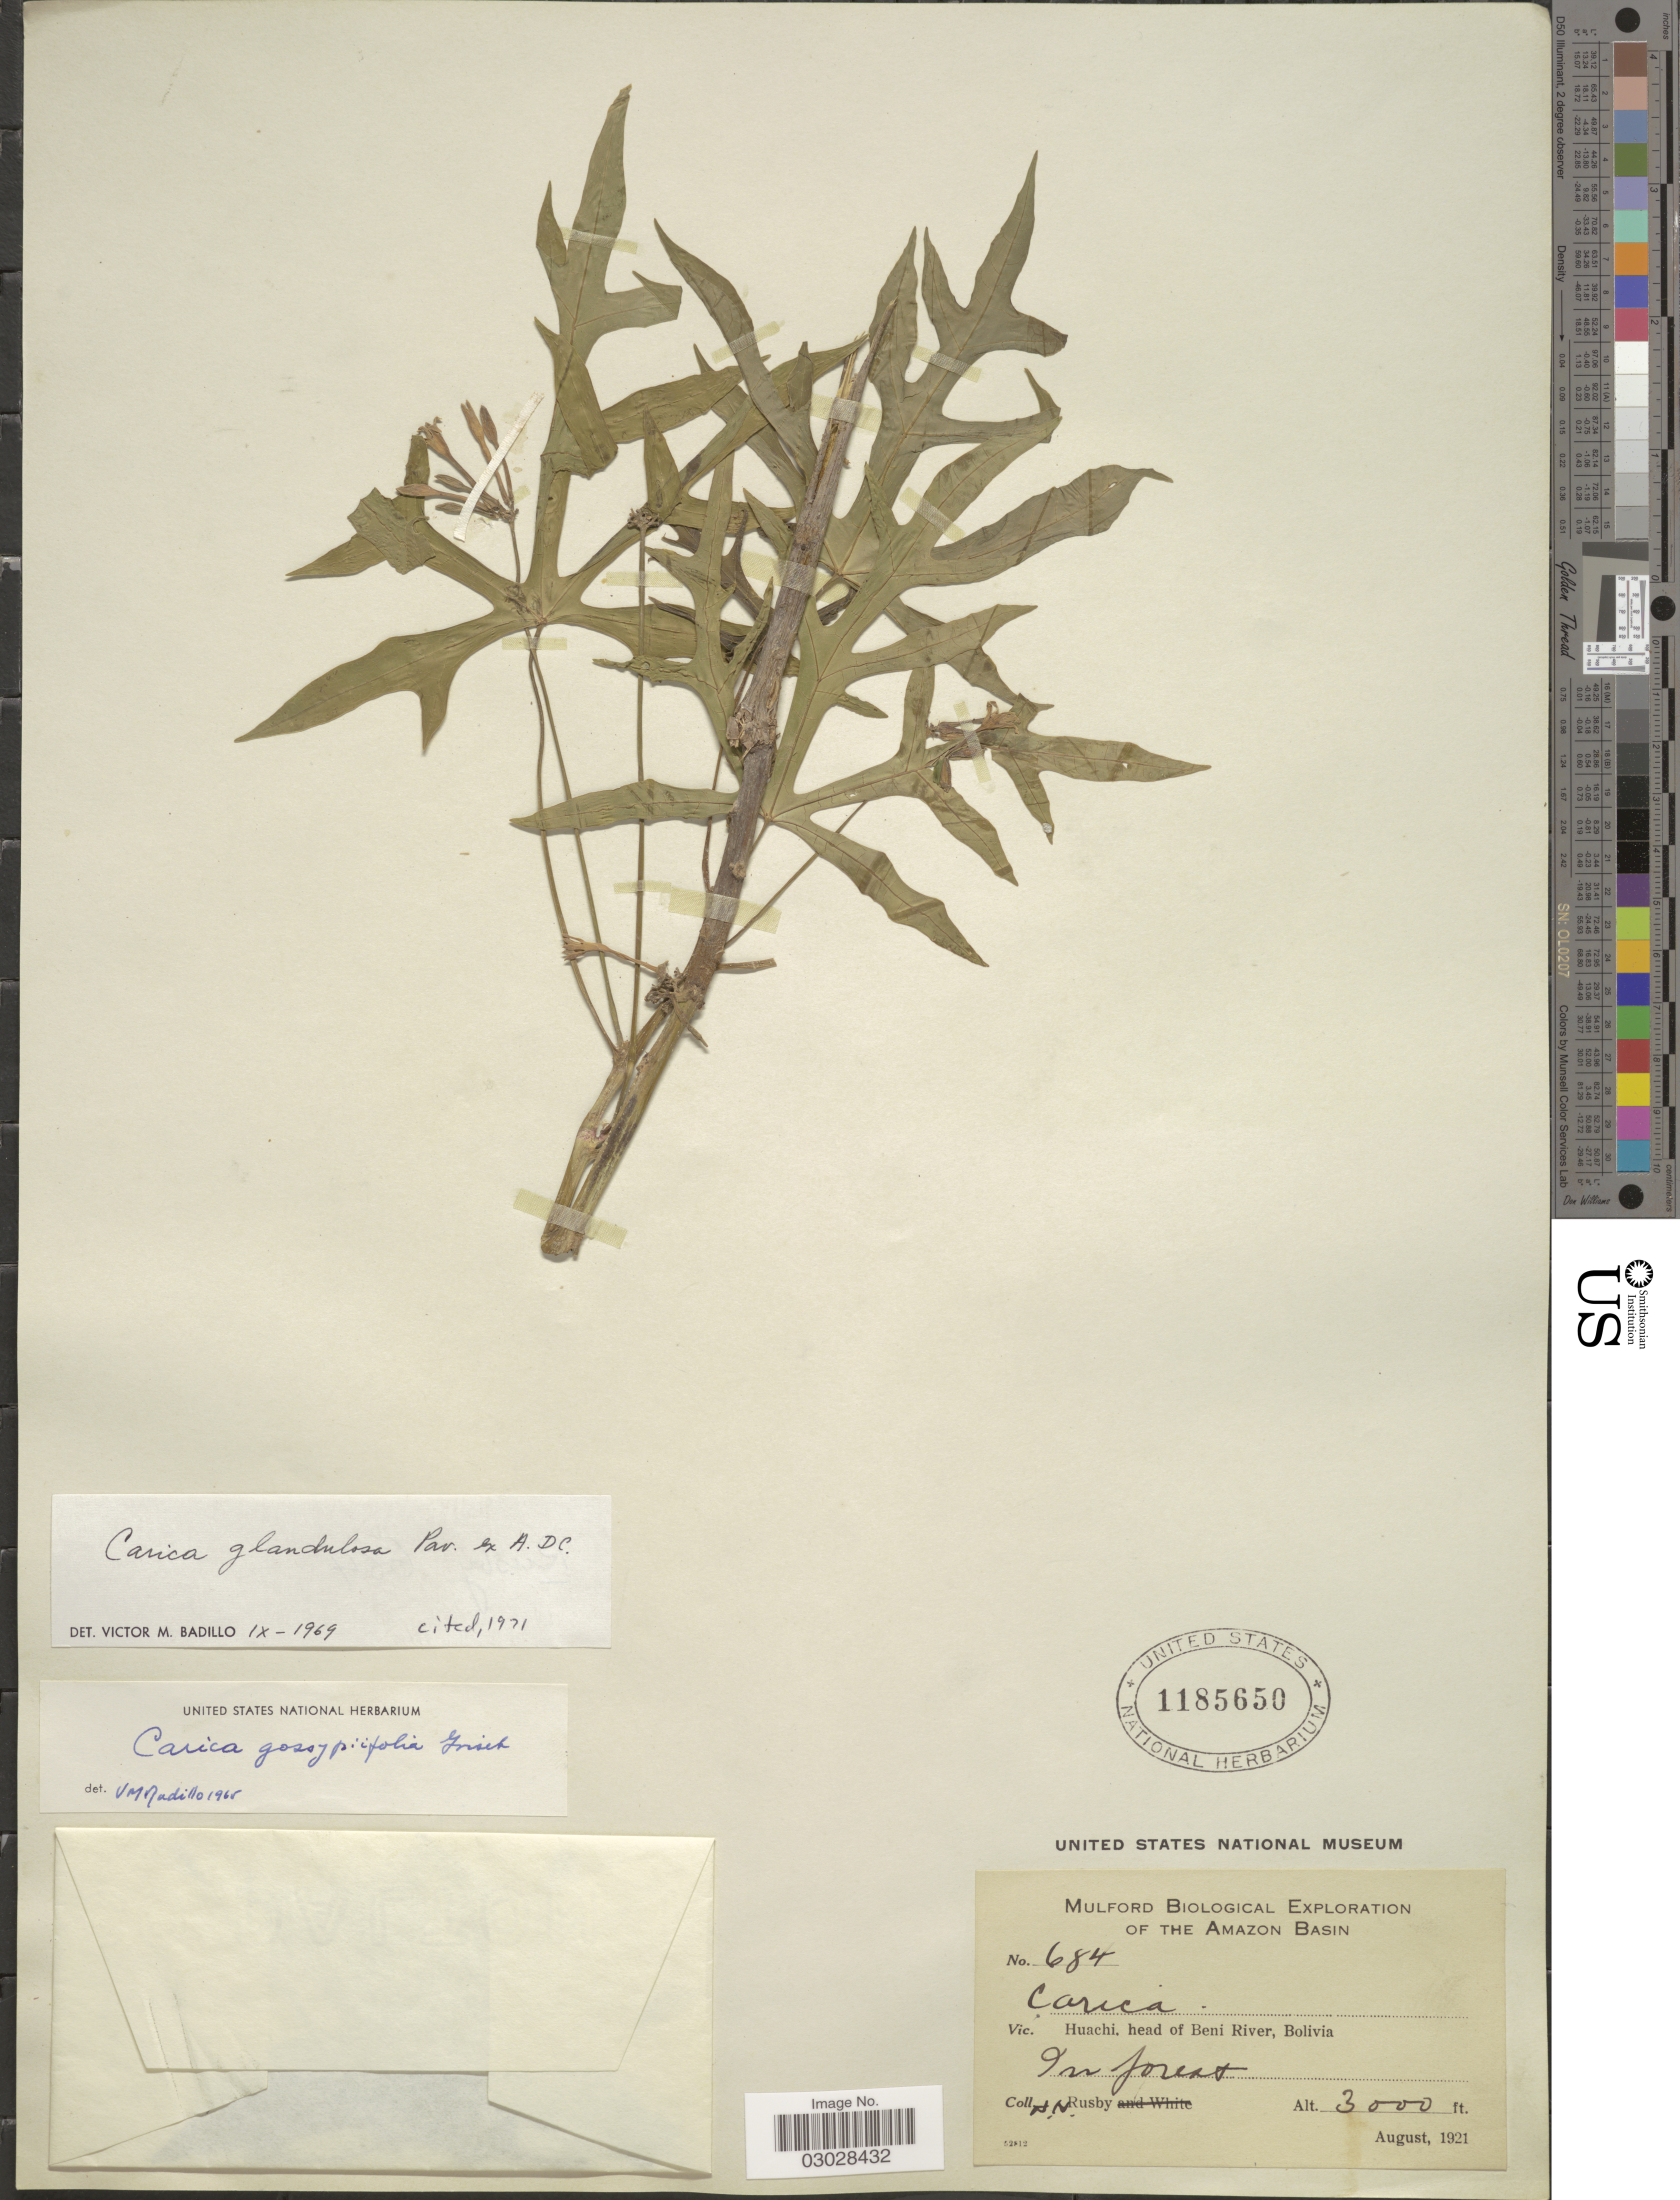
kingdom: Plantae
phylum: Tracheophyta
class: Magnoliopsida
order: Brassicales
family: Caricaceae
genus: Vasconcellea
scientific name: Vasconcellea glandulosa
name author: A. DC.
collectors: H. H. Rusby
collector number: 684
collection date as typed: August, 1921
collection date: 1921-08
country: Bolivia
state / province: Beni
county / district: Iténez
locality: Huachi, head of Beni River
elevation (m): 914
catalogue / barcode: US 1185650